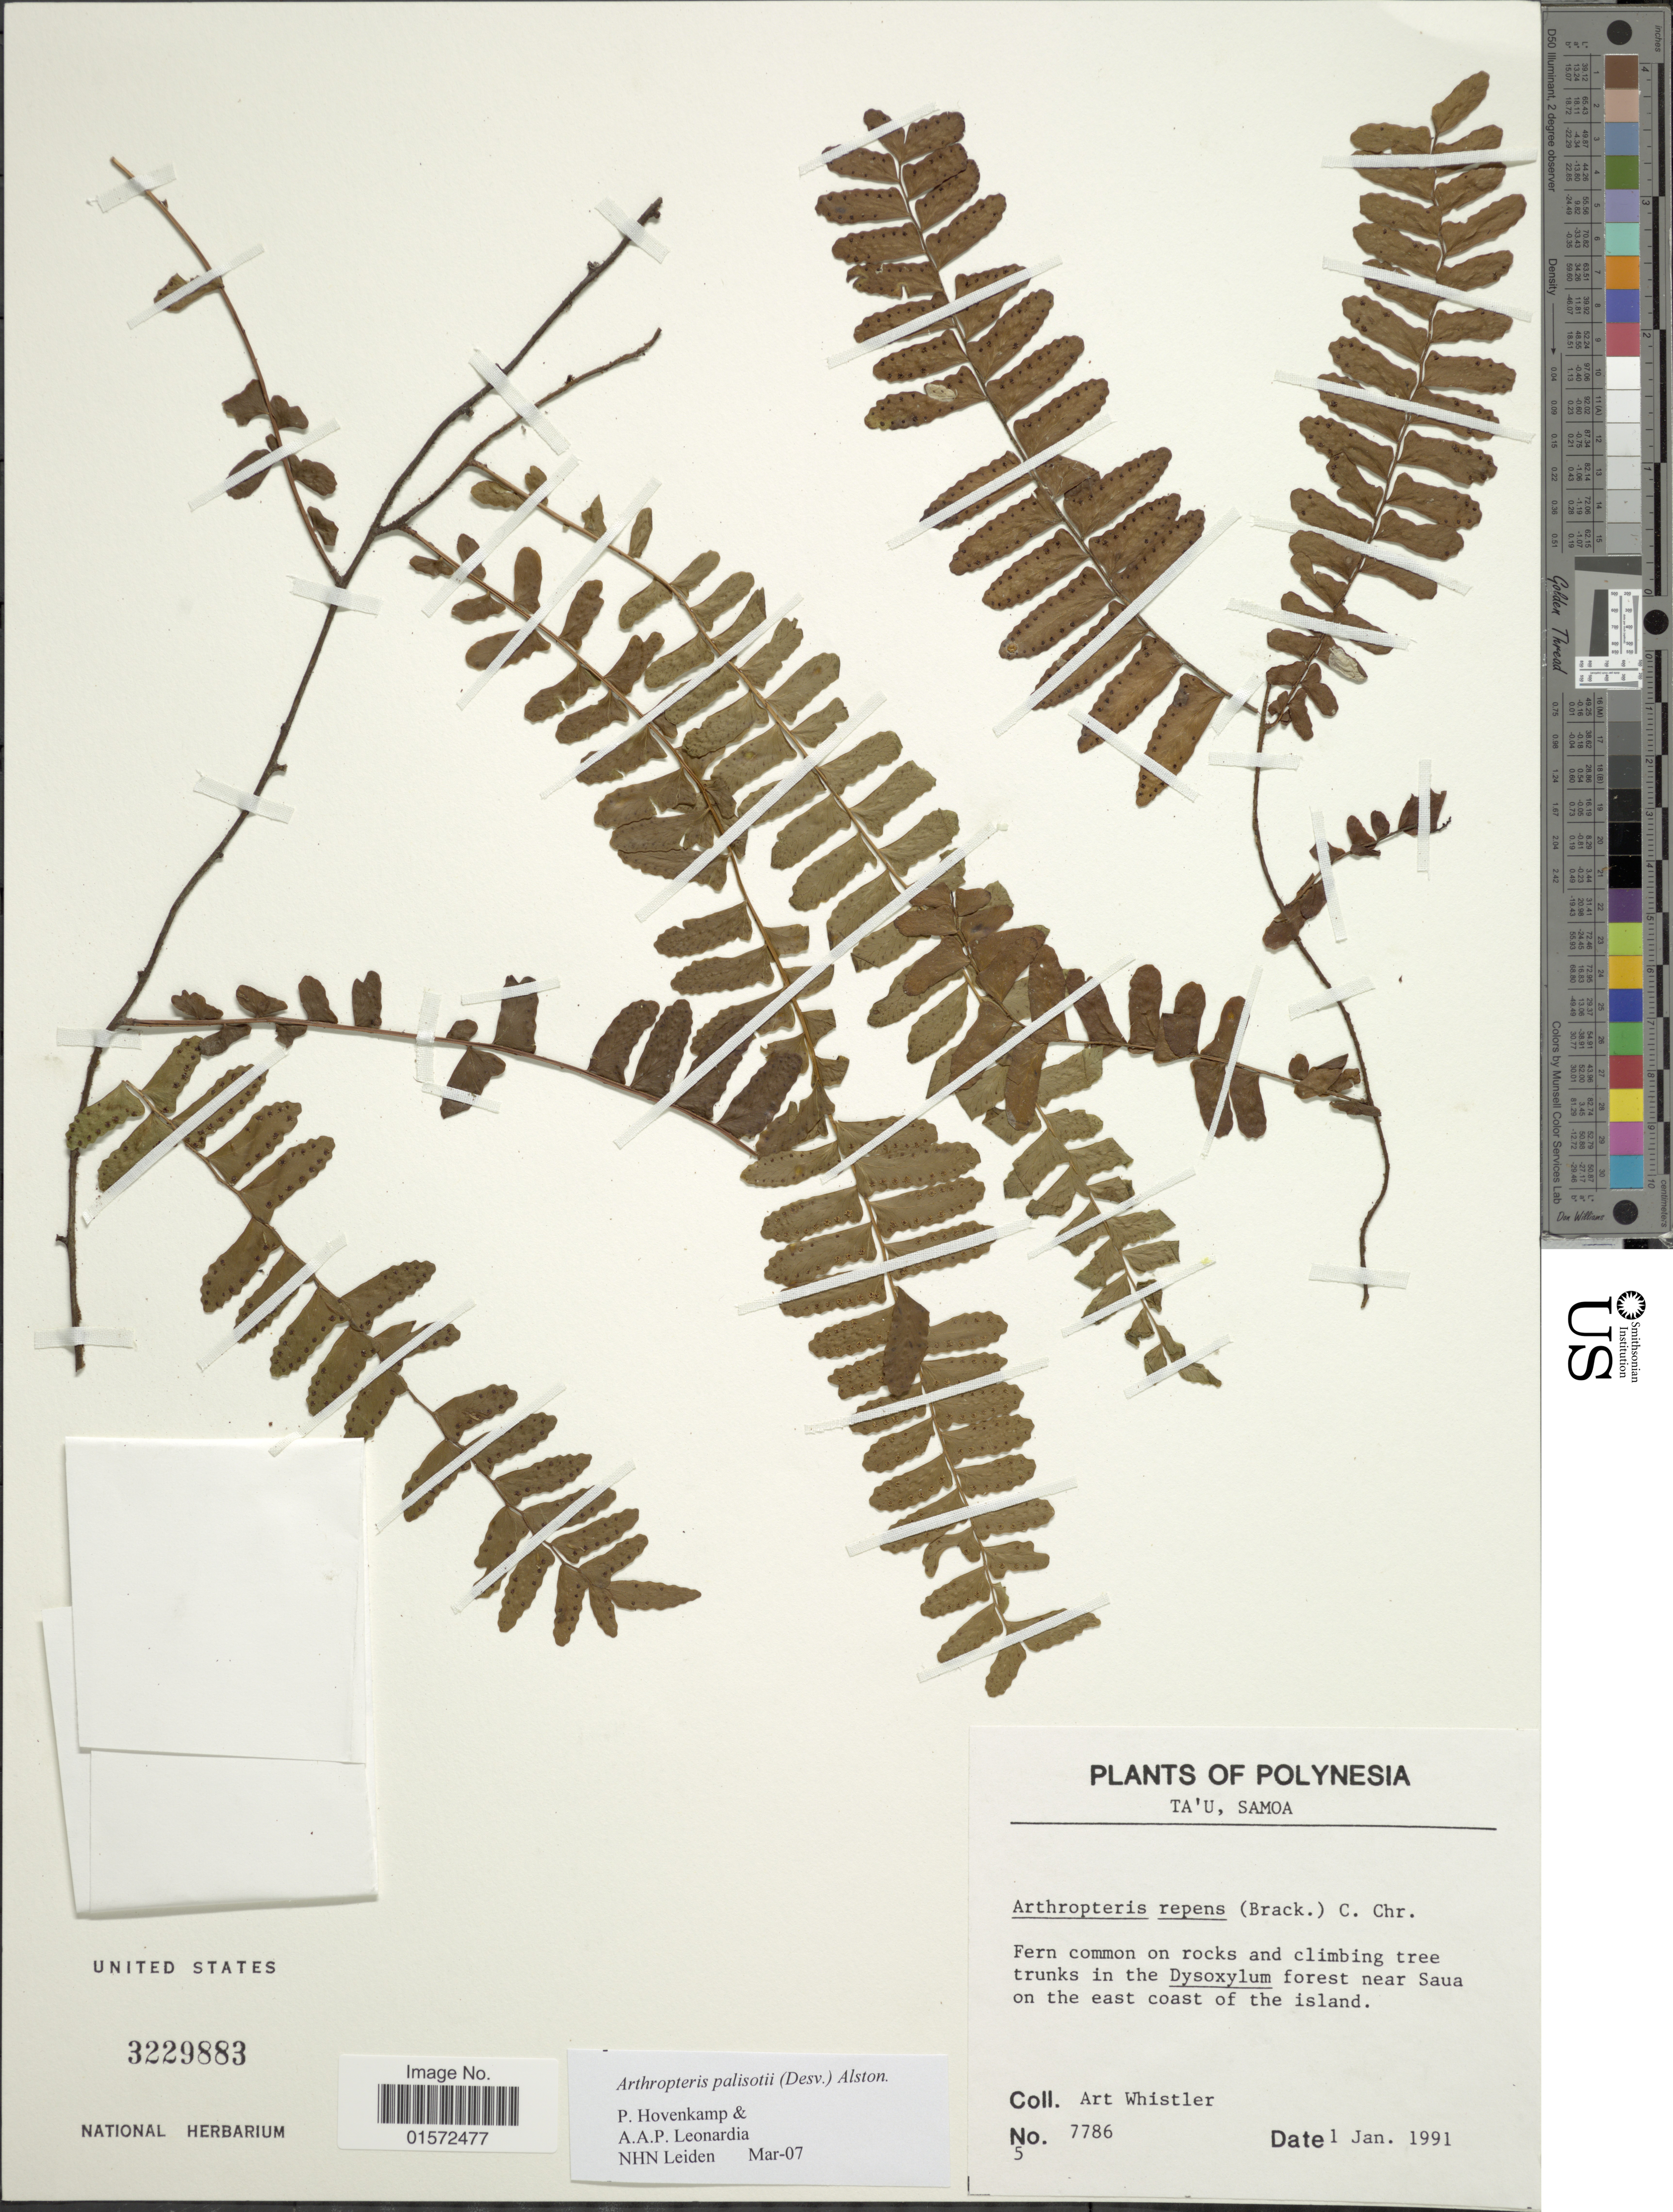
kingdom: Plantae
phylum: Tracheophyta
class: Polypodiopsida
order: Polypodiales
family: Tectariaceae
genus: Arthropteris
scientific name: Arthropteris palisotii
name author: (Desv.) Alston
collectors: A. Whistler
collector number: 7786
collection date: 1991-01-01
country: American Samoa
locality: Polynesia, Ta'u, Samoa, forest near Saua on the east coast of the Island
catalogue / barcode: US 3229883